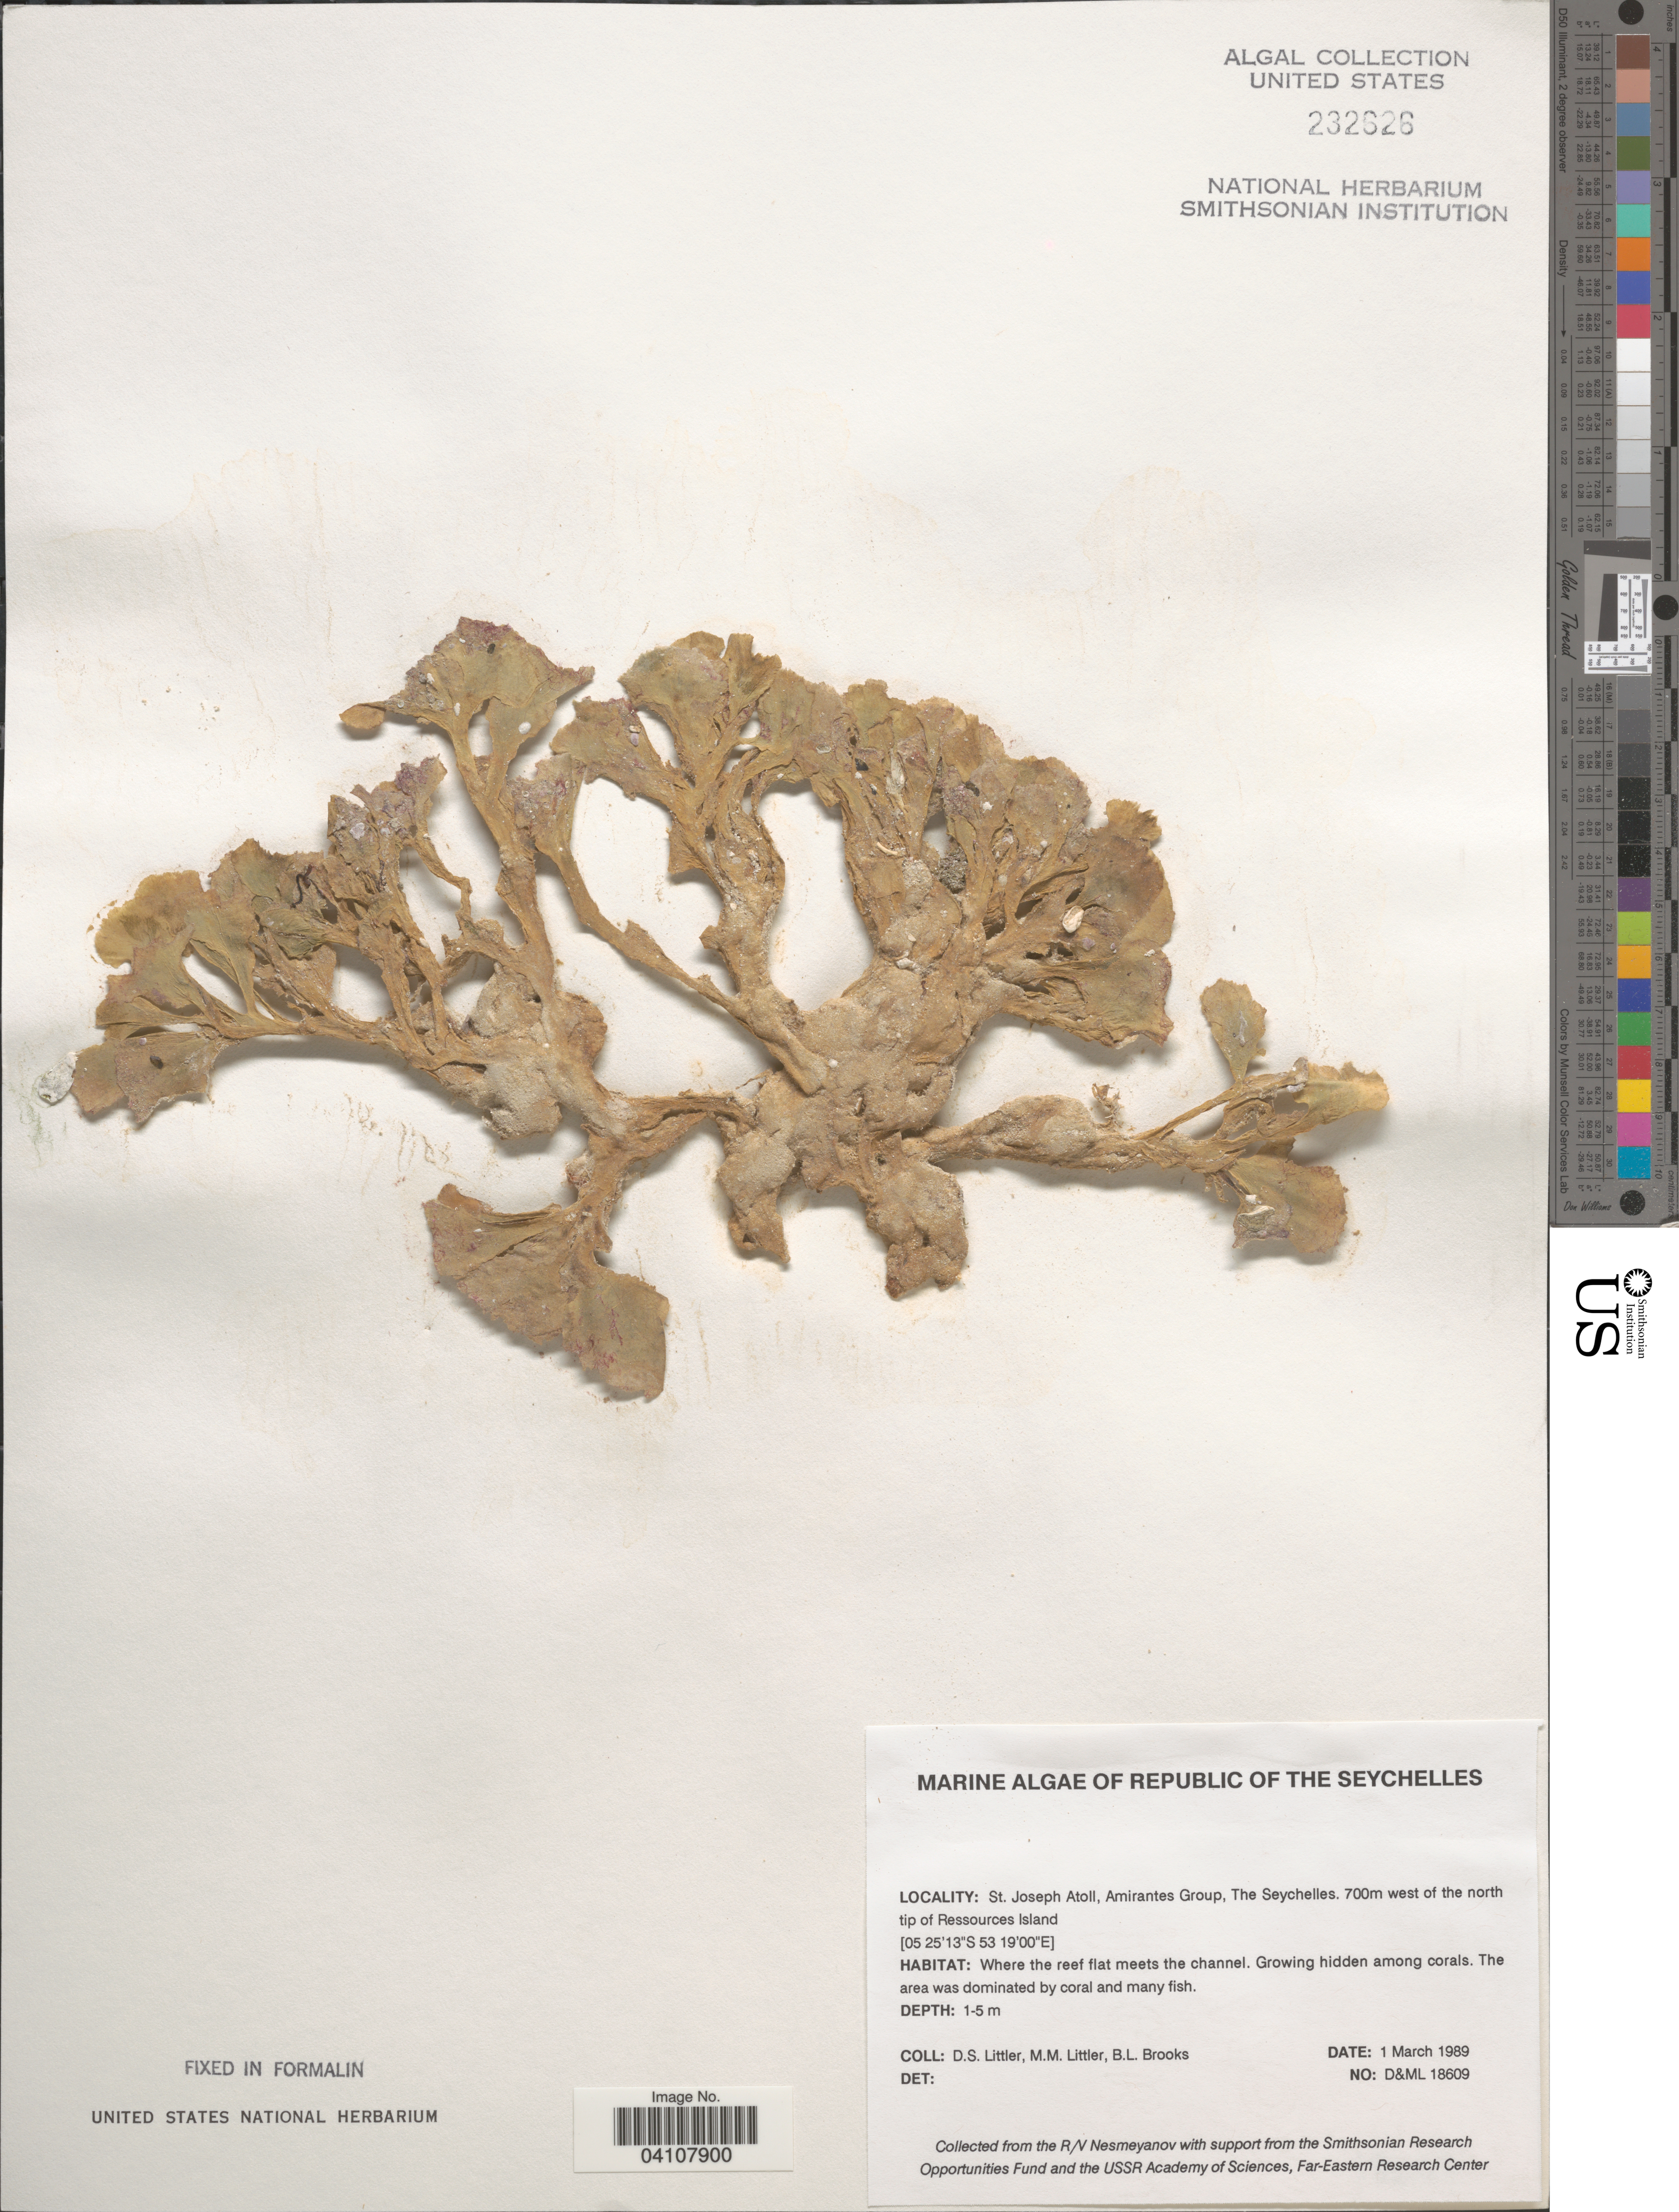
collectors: D. S. Littler & B. Brooks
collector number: D&ML18609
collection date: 1989-03-01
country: Seychelles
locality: Republic of the Seychelles. St. Joseph Atoll, Amirantes Group. 700m west of the north tip of Ressources Island.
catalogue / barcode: US 232626